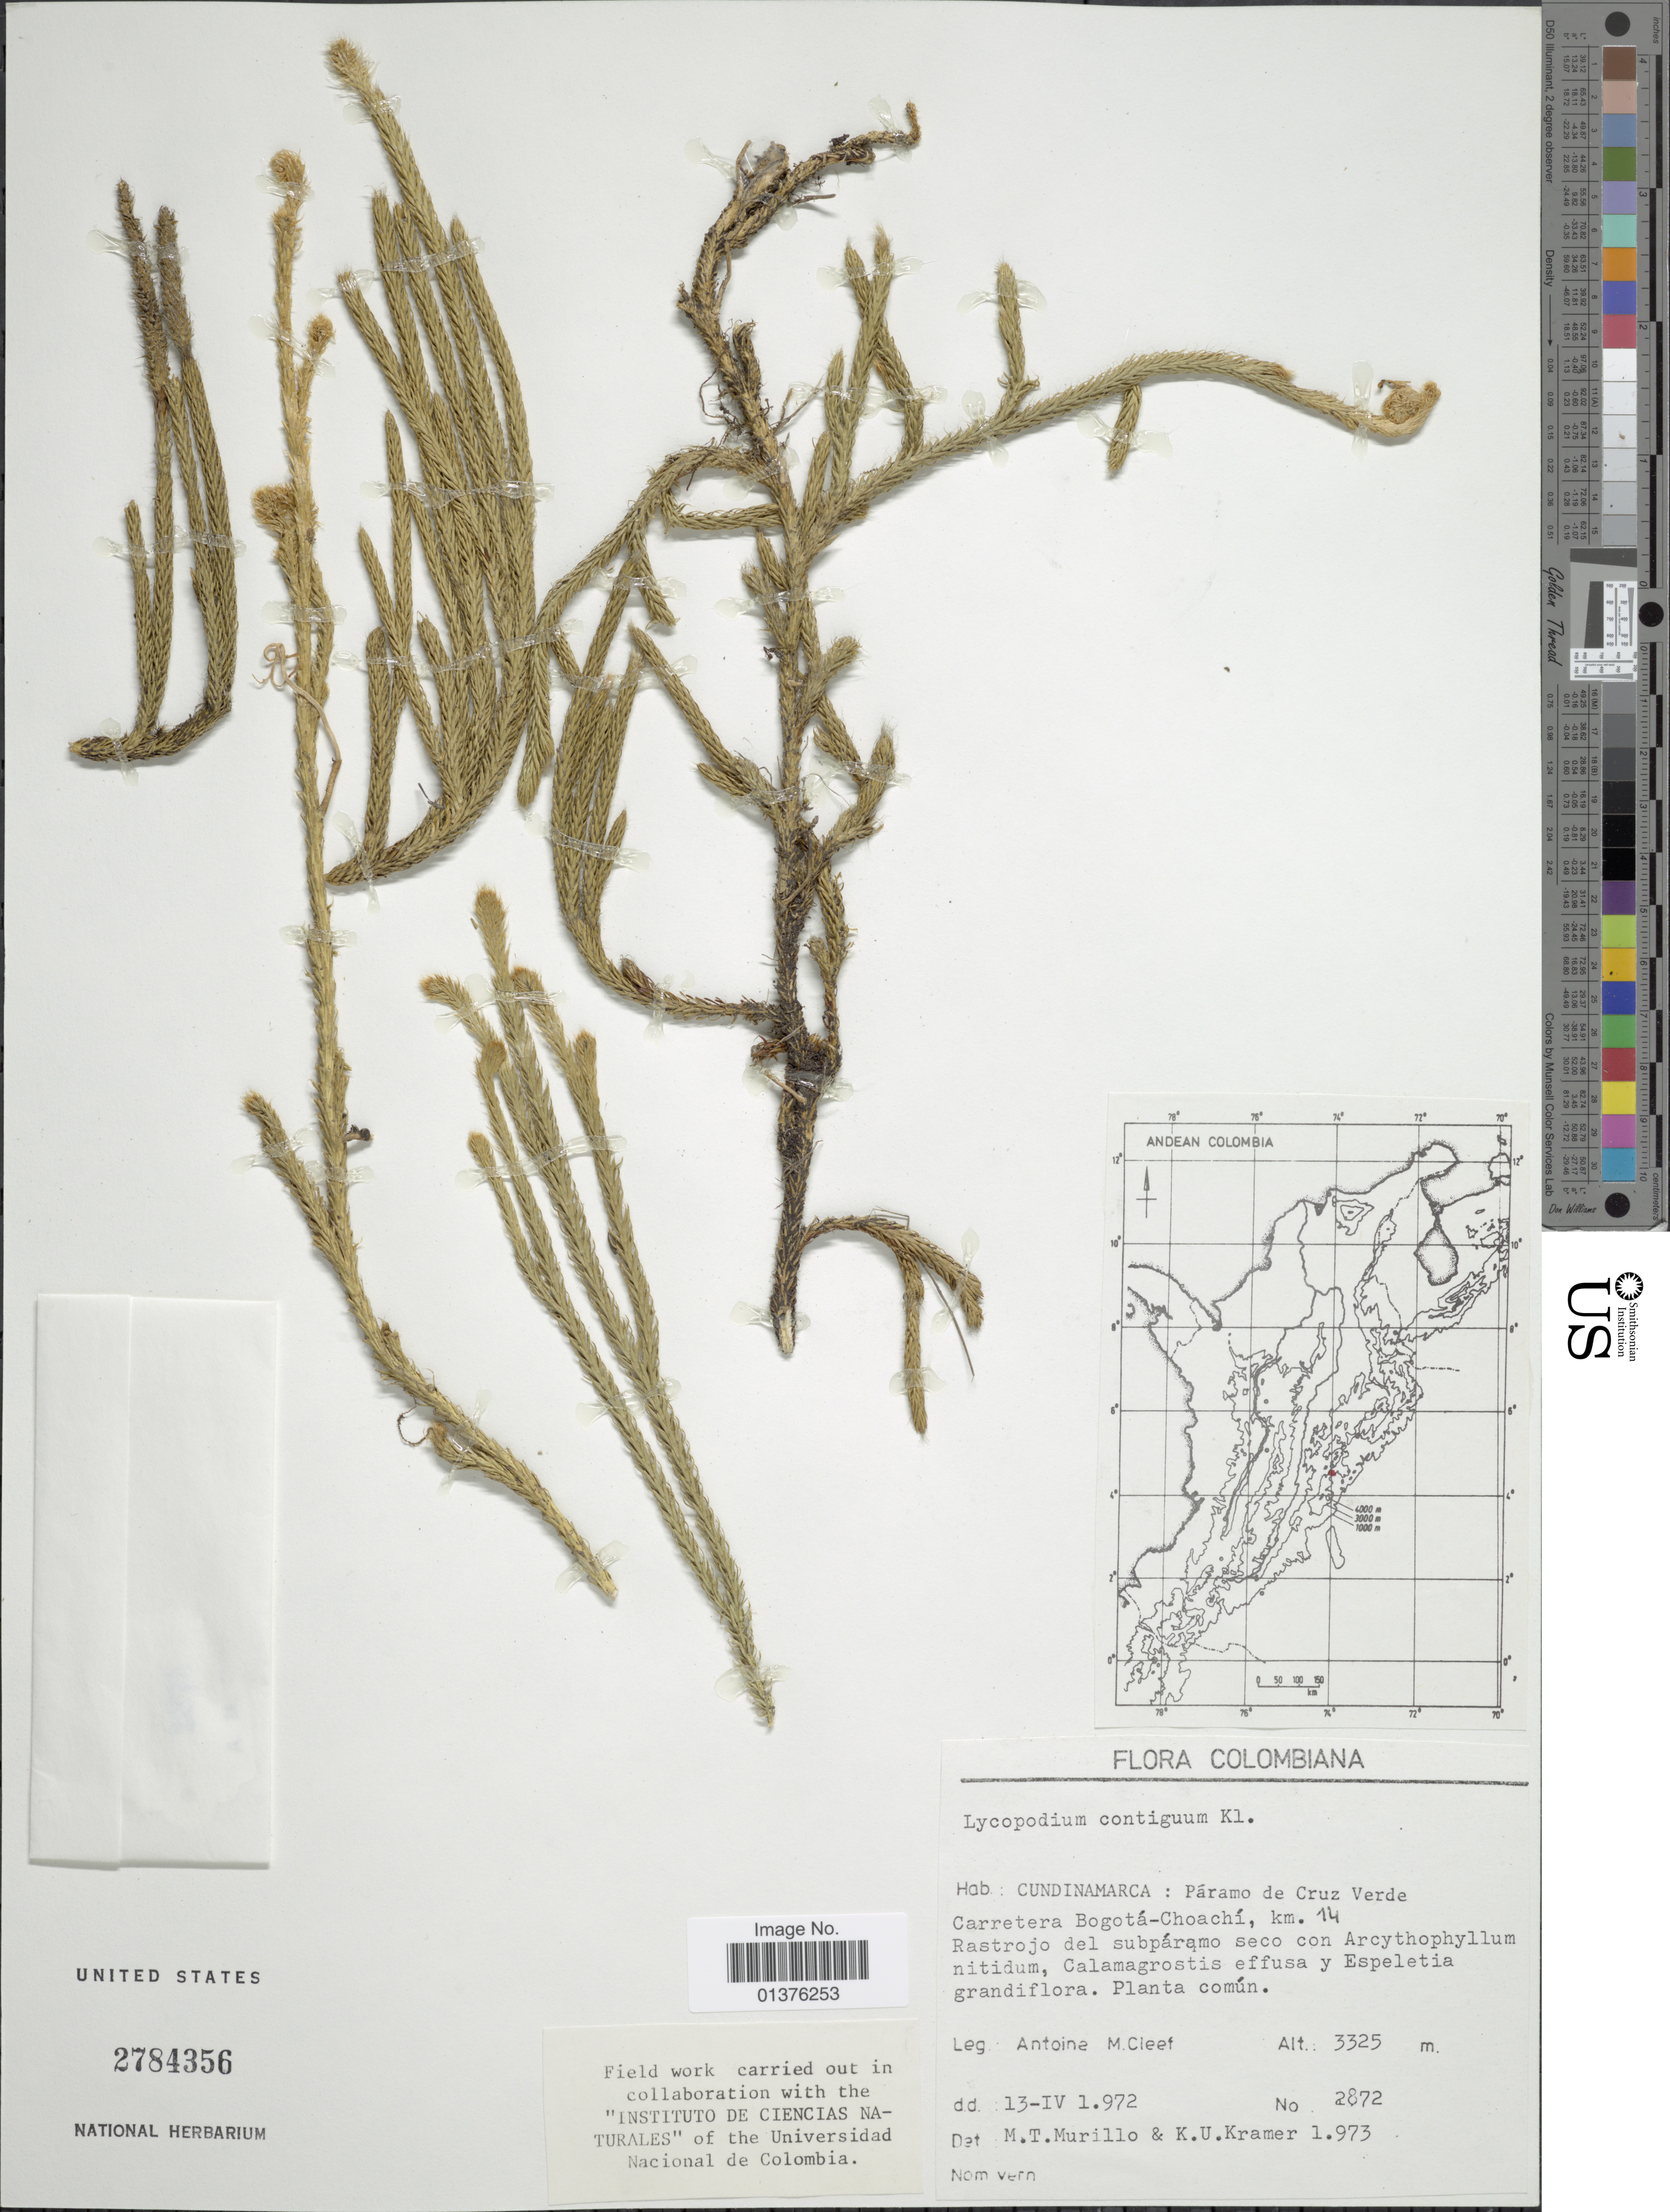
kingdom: Plantae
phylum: Tracheophyta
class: Lycopodiopsida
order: Lycopodiales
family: Lycopodiaceae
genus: Lycopodium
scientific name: Lycopodium clavatum subsp. contiguum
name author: (Klotzsch) B. Øllg.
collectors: A. M. Cleef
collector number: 2872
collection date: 1972-04-13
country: Colombia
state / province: Cundinamarca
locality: Páramo de Cruz Verde, Carretera Bogotá-Choachi, km 14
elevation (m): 3325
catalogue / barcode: US 2784356